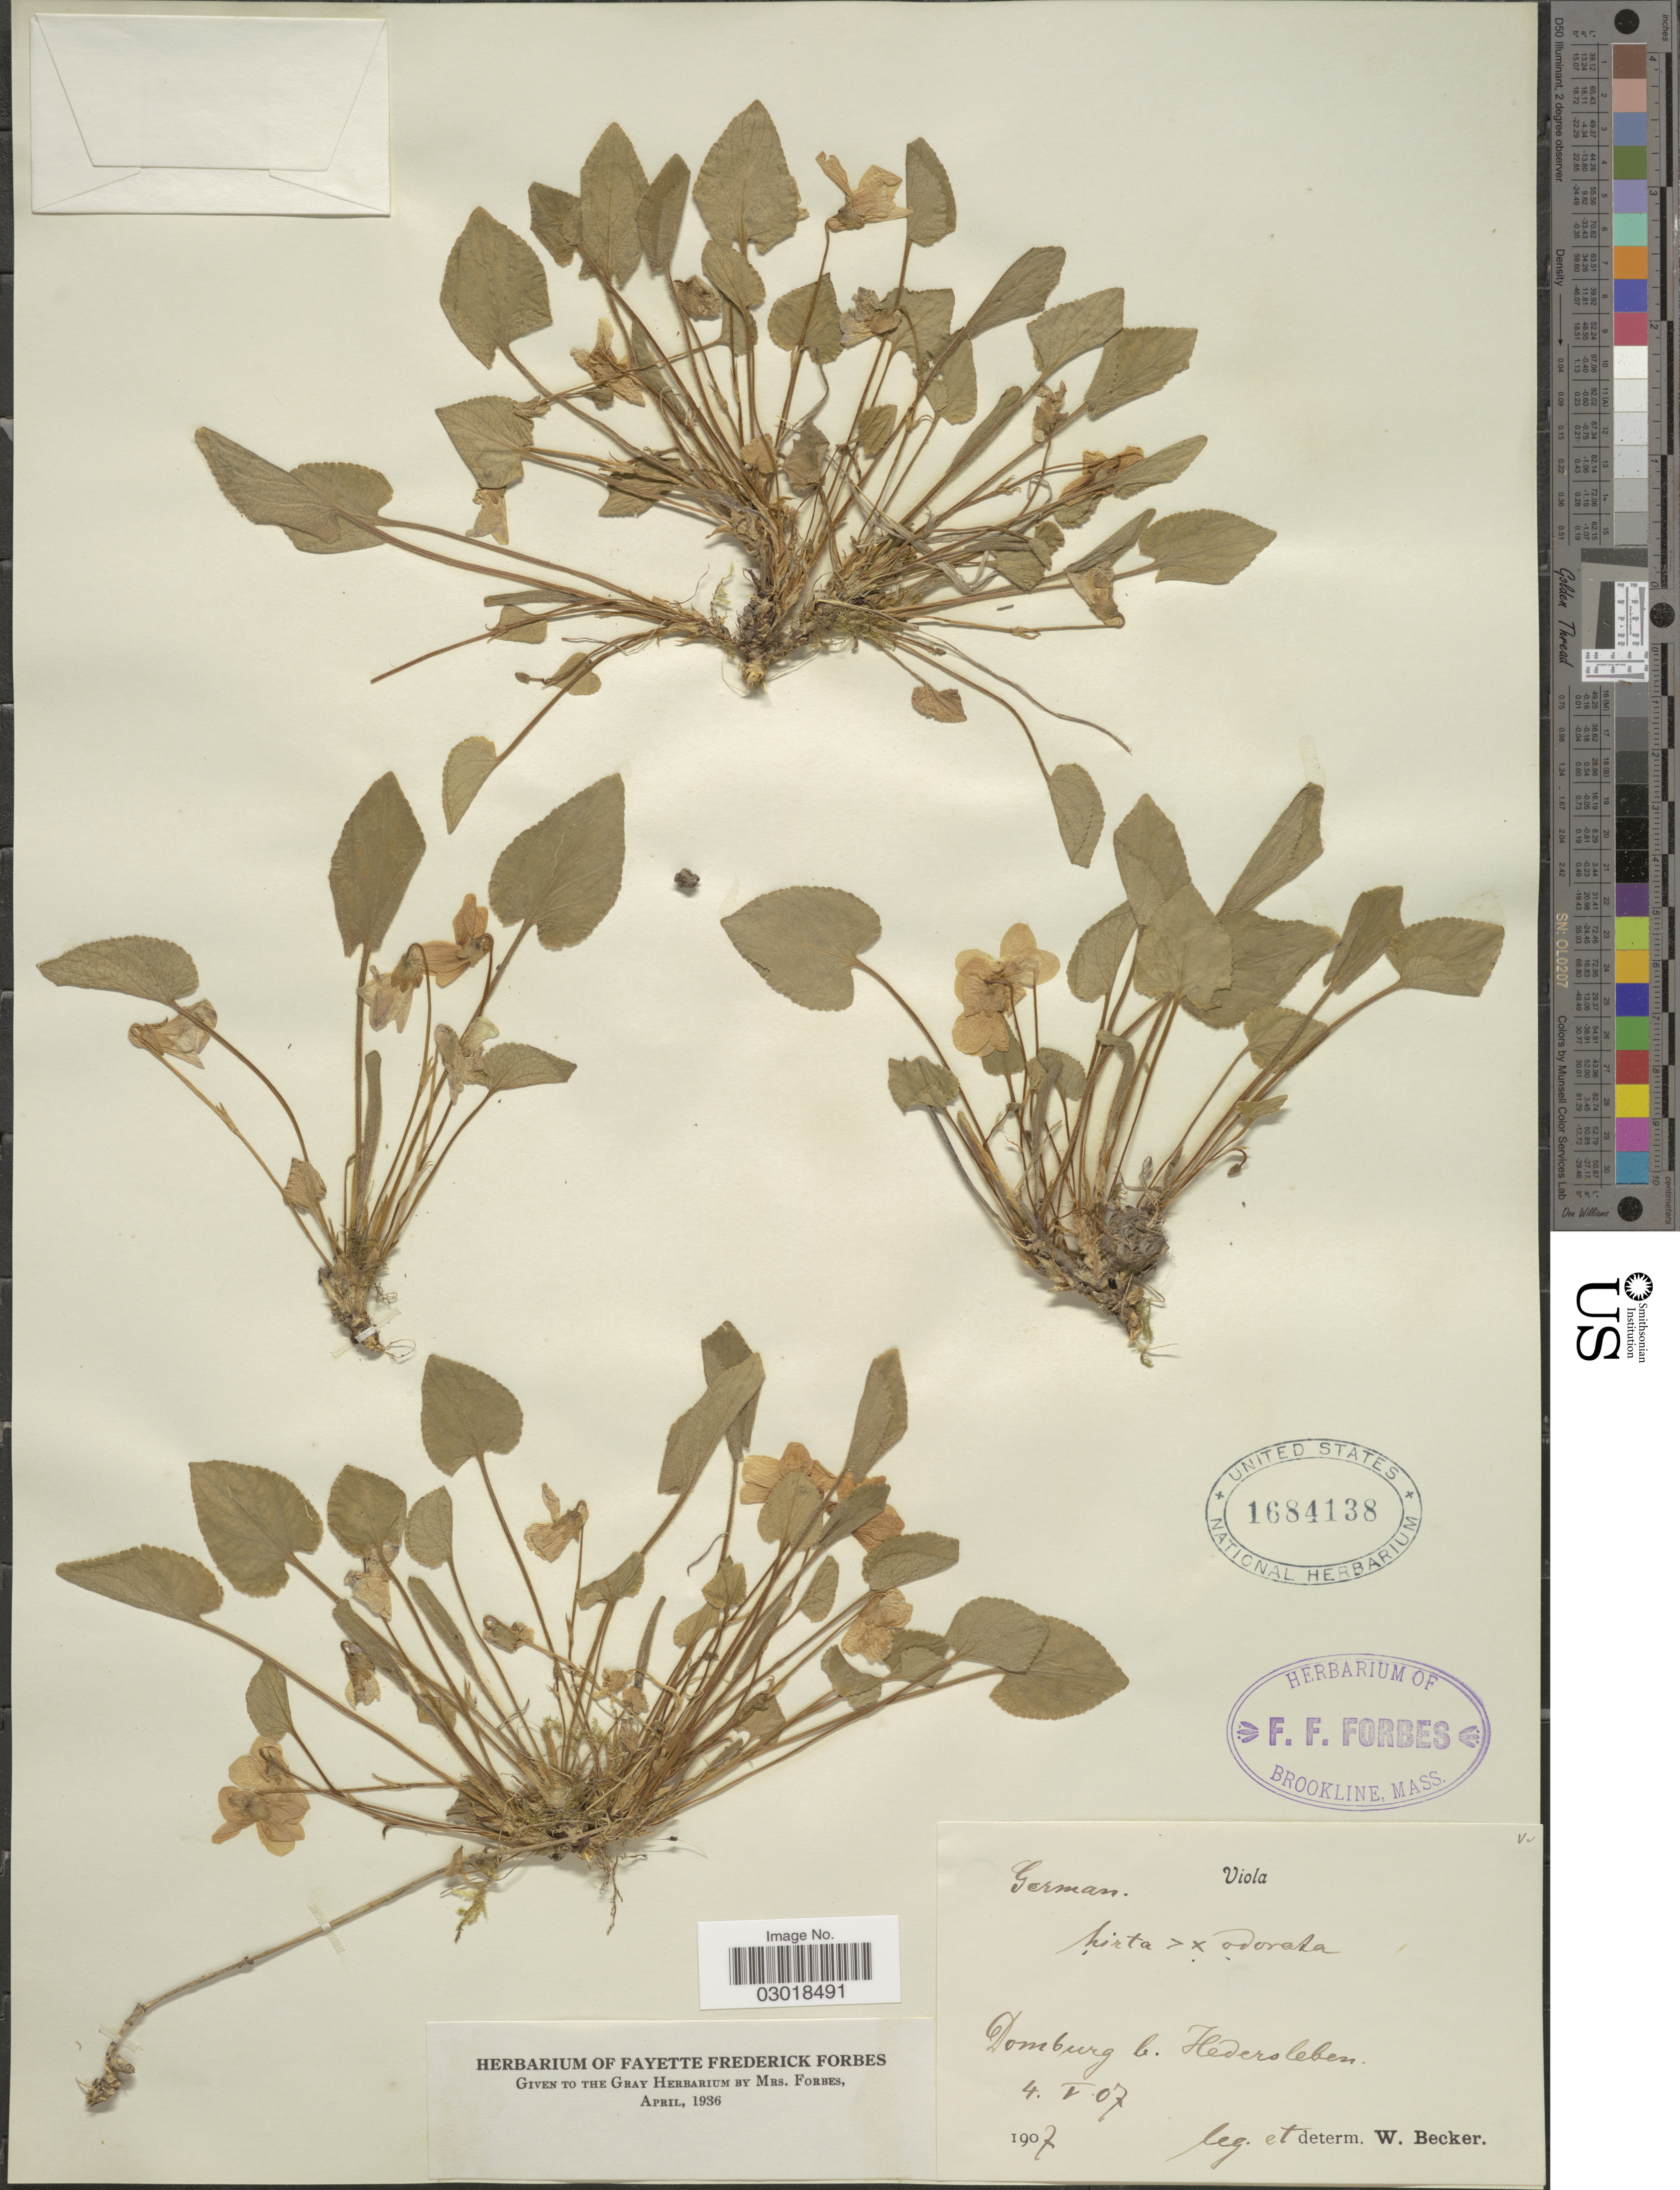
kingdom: Plantae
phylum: Tracheophyta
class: Magnoliopsida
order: Malpighiales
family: Violaceae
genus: Viola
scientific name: Viola hirta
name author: L.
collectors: W. Becker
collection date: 1907-05-04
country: Germany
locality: Dombrug b. Hedersleben.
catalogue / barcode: US 1684138